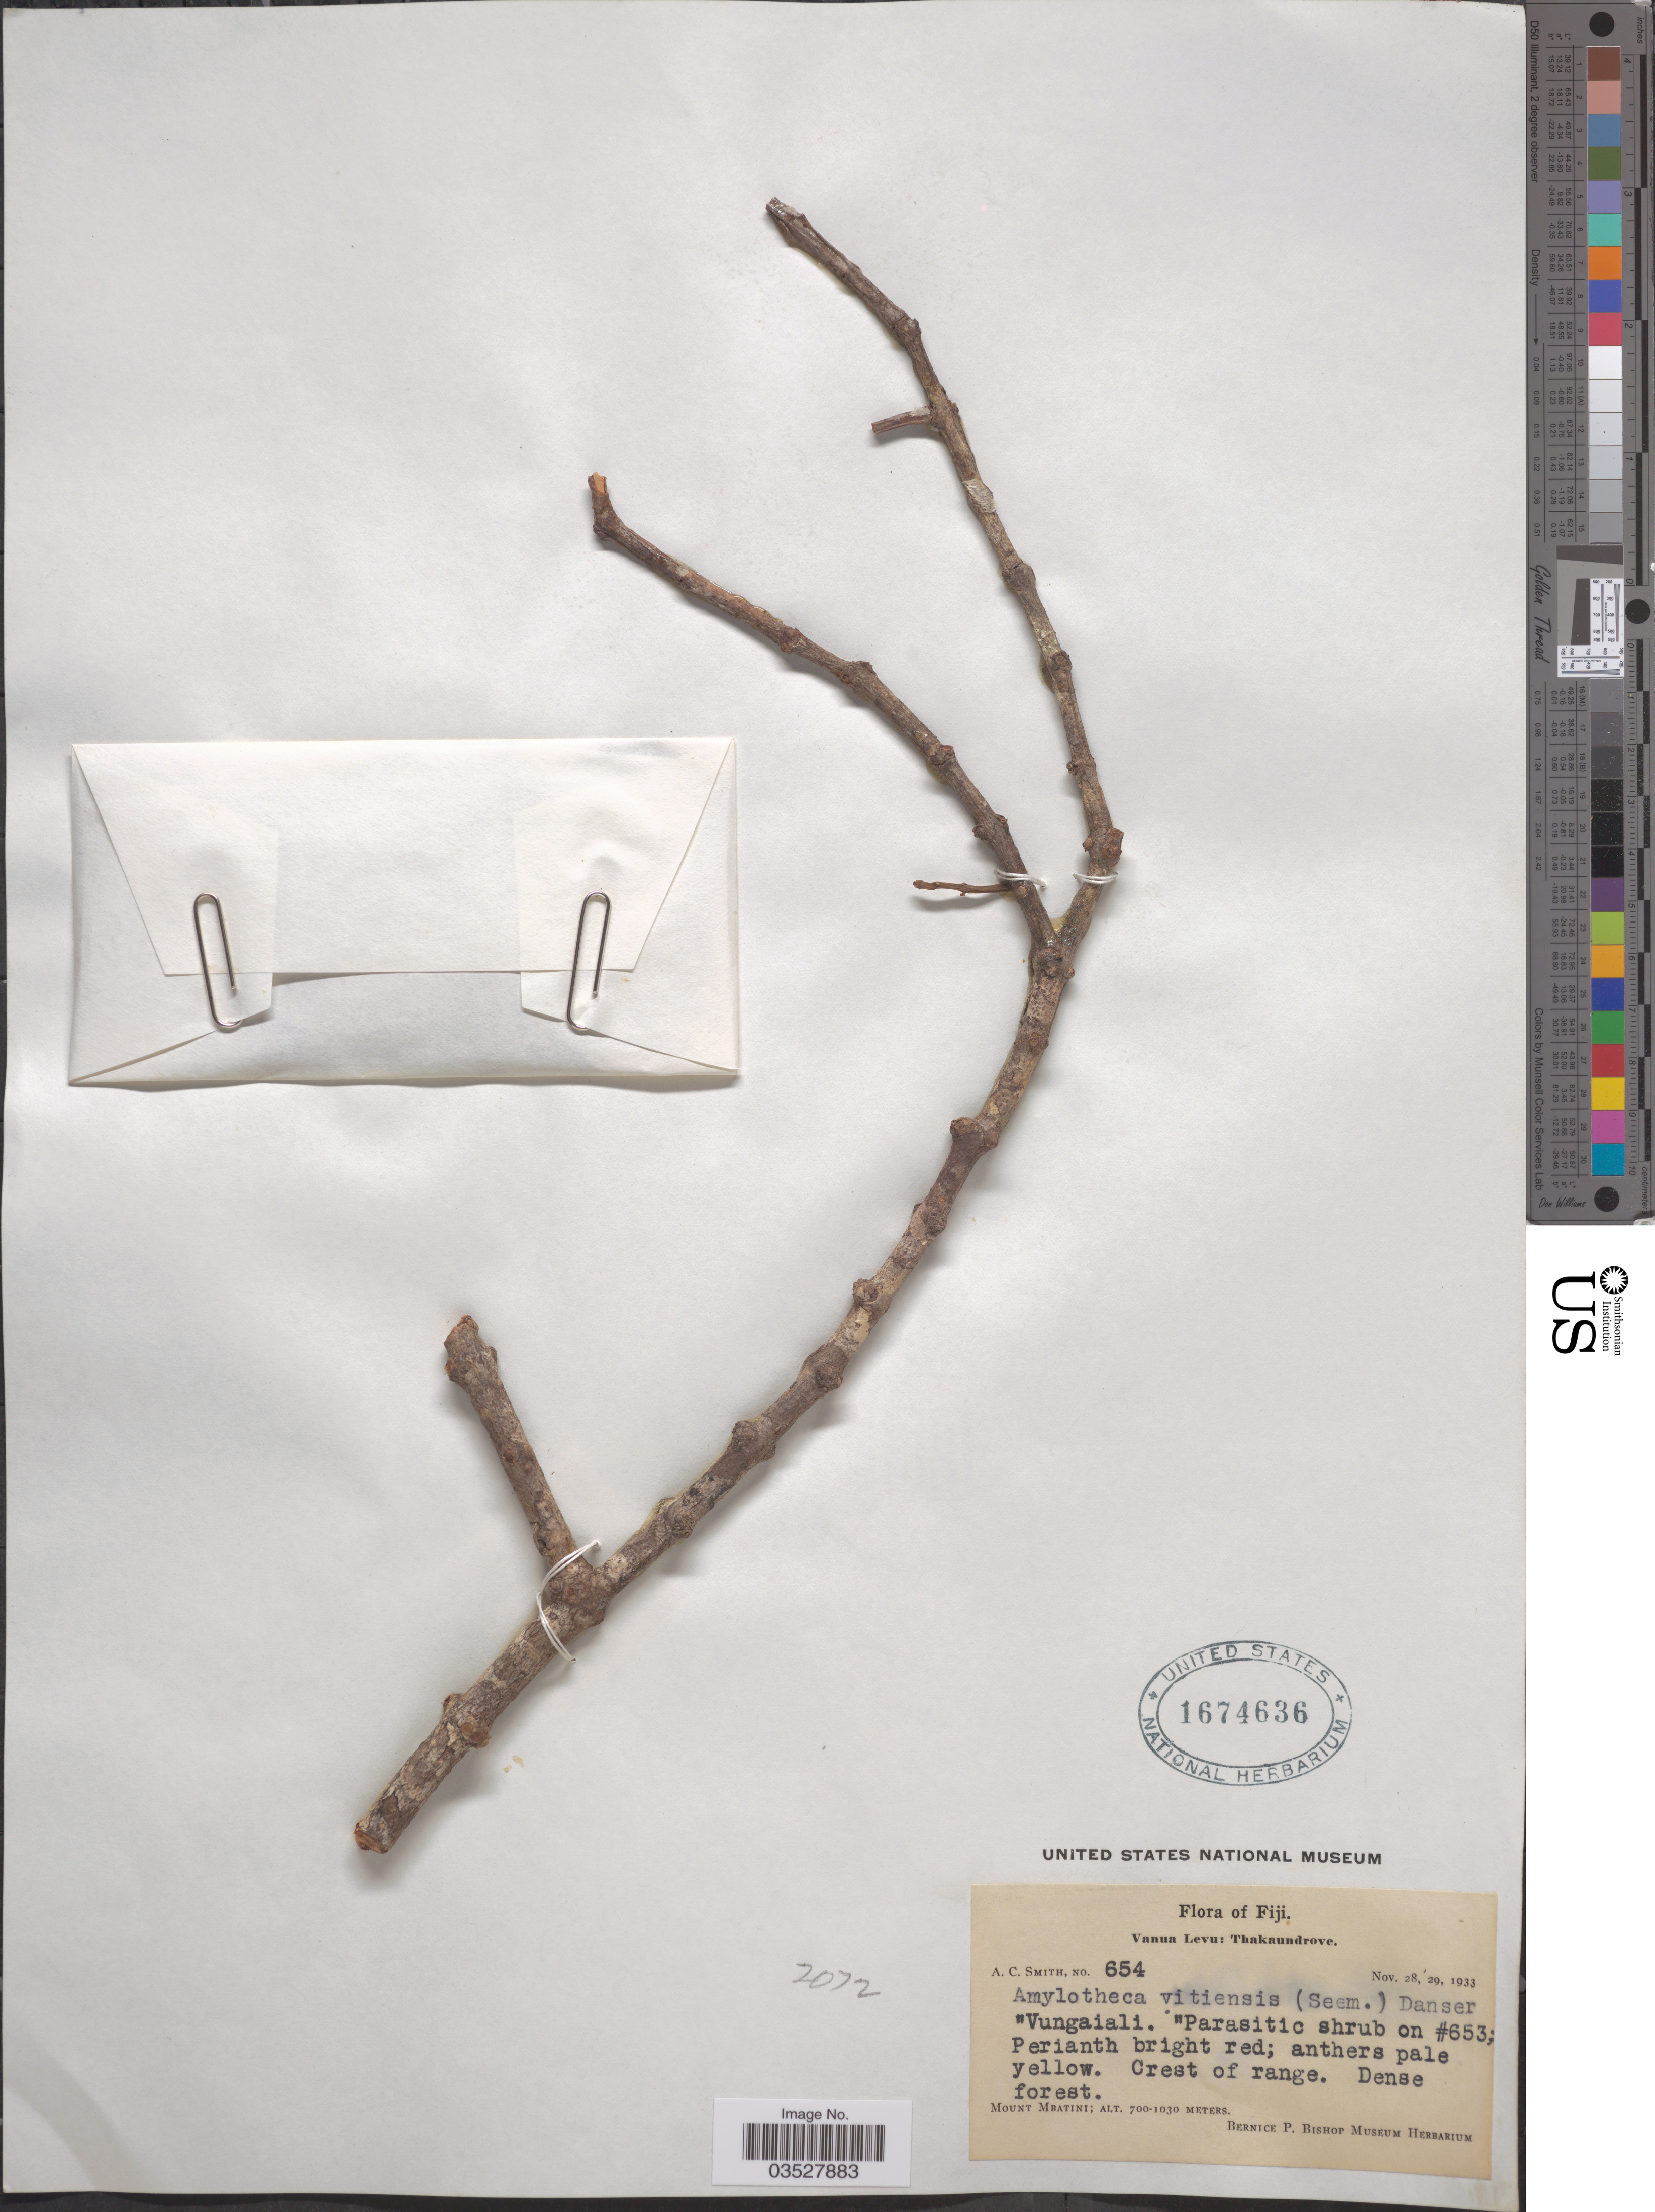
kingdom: Plantae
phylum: Tracheophyta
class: Magnoliopsida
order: Santalales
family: Loranthaceae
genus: Amylotheca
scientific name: Amylotheca insularum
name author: (A. Gray) Danser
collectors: A. C. Smith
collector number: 654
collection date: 1933-11-28/1933-11-29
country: Fiji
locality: Vanua Levu: Thakaundrove. Crest of range. Mount Mbatini.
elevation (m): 700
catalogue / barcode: US 1674636